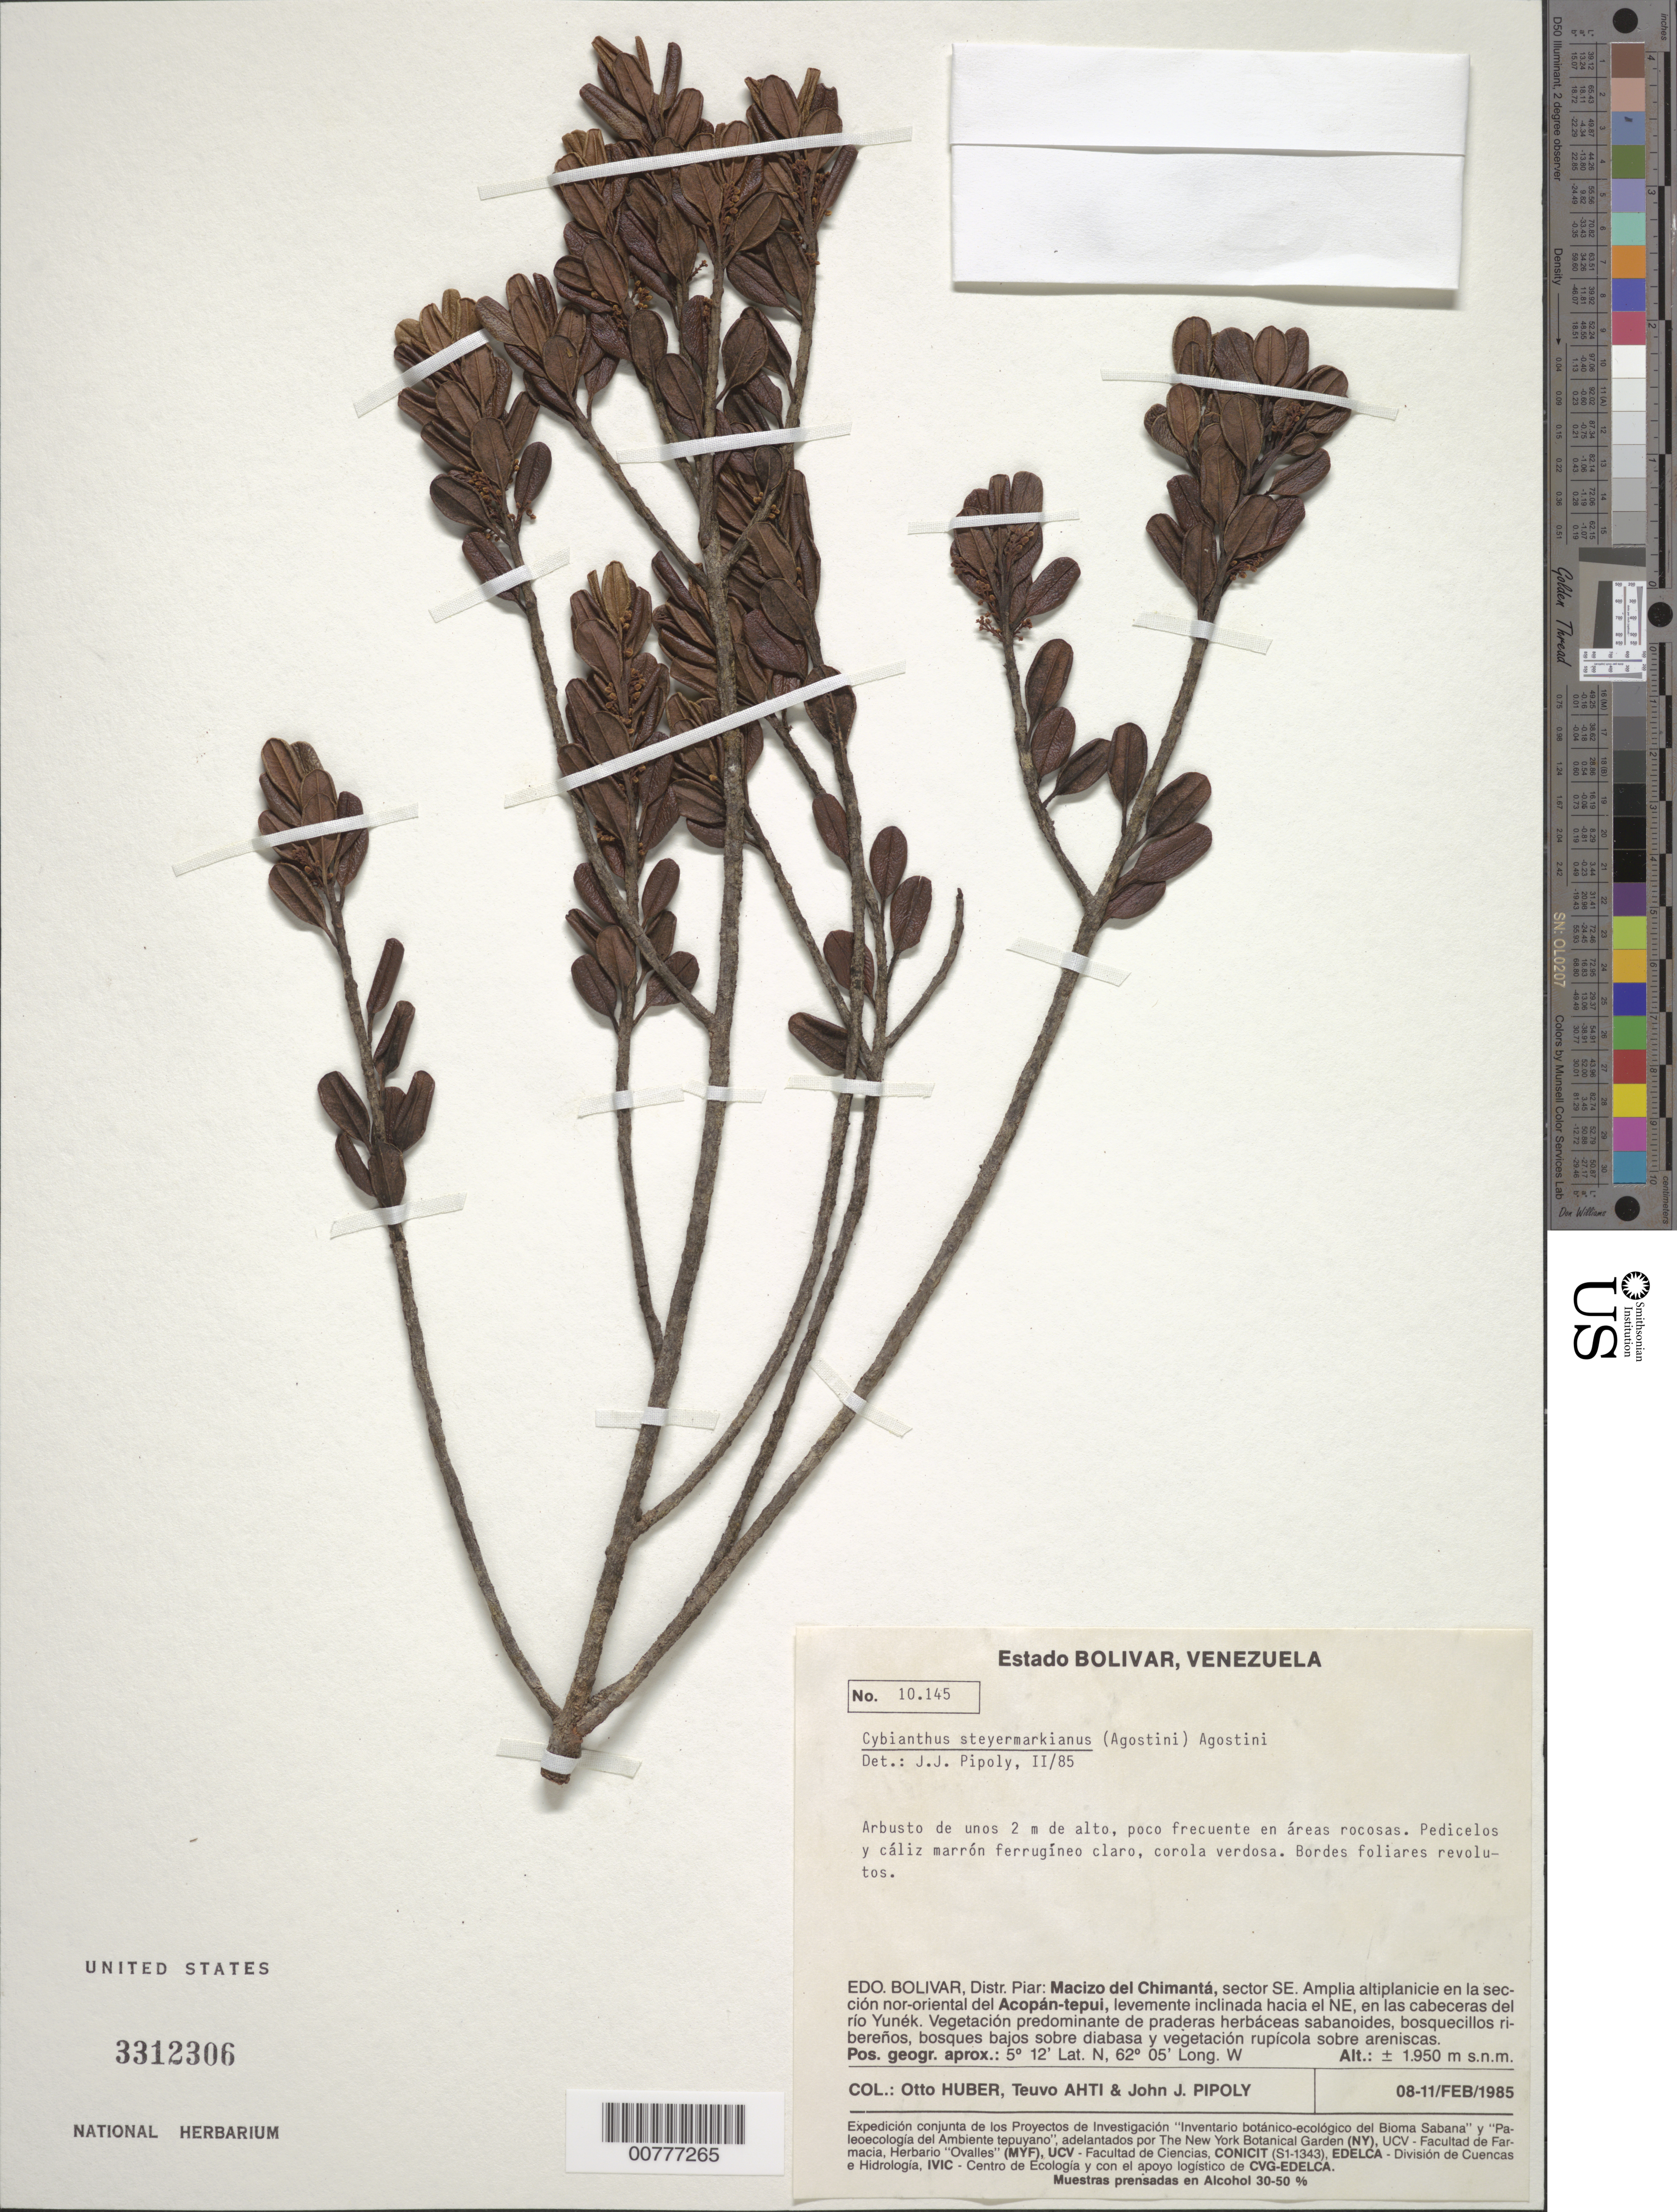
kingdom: Plantae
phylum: Tracheophyta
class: Magnoliopsida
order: Ericales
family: Primulaceae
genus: Cybianthus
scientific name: Cybianthus steyermarkianus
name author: (G. Agostini) G. Agostini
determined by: Pipoly, J. J., III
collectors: O. Huber, T. T. Ahti & J. J. Pipoly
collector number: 10145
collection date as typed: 8-Feb-85 to 11-Feb-85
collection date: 1985-02-08/1985-02-11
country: Venezuela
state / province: Bolívar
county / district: Piar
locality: Macizo del Chimantá, sector SE, sección nor-oriental del Acopán-tepuí, en las cabeceras del Río Yunék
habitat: Areas rocosas. Veg predom de praderas herbáceas sabanoides, bosquecillos ribereños, bosques bajos sobre diabasa y vegetación rupícola sobre areniscas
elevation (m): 1950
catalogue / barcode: US 3312306